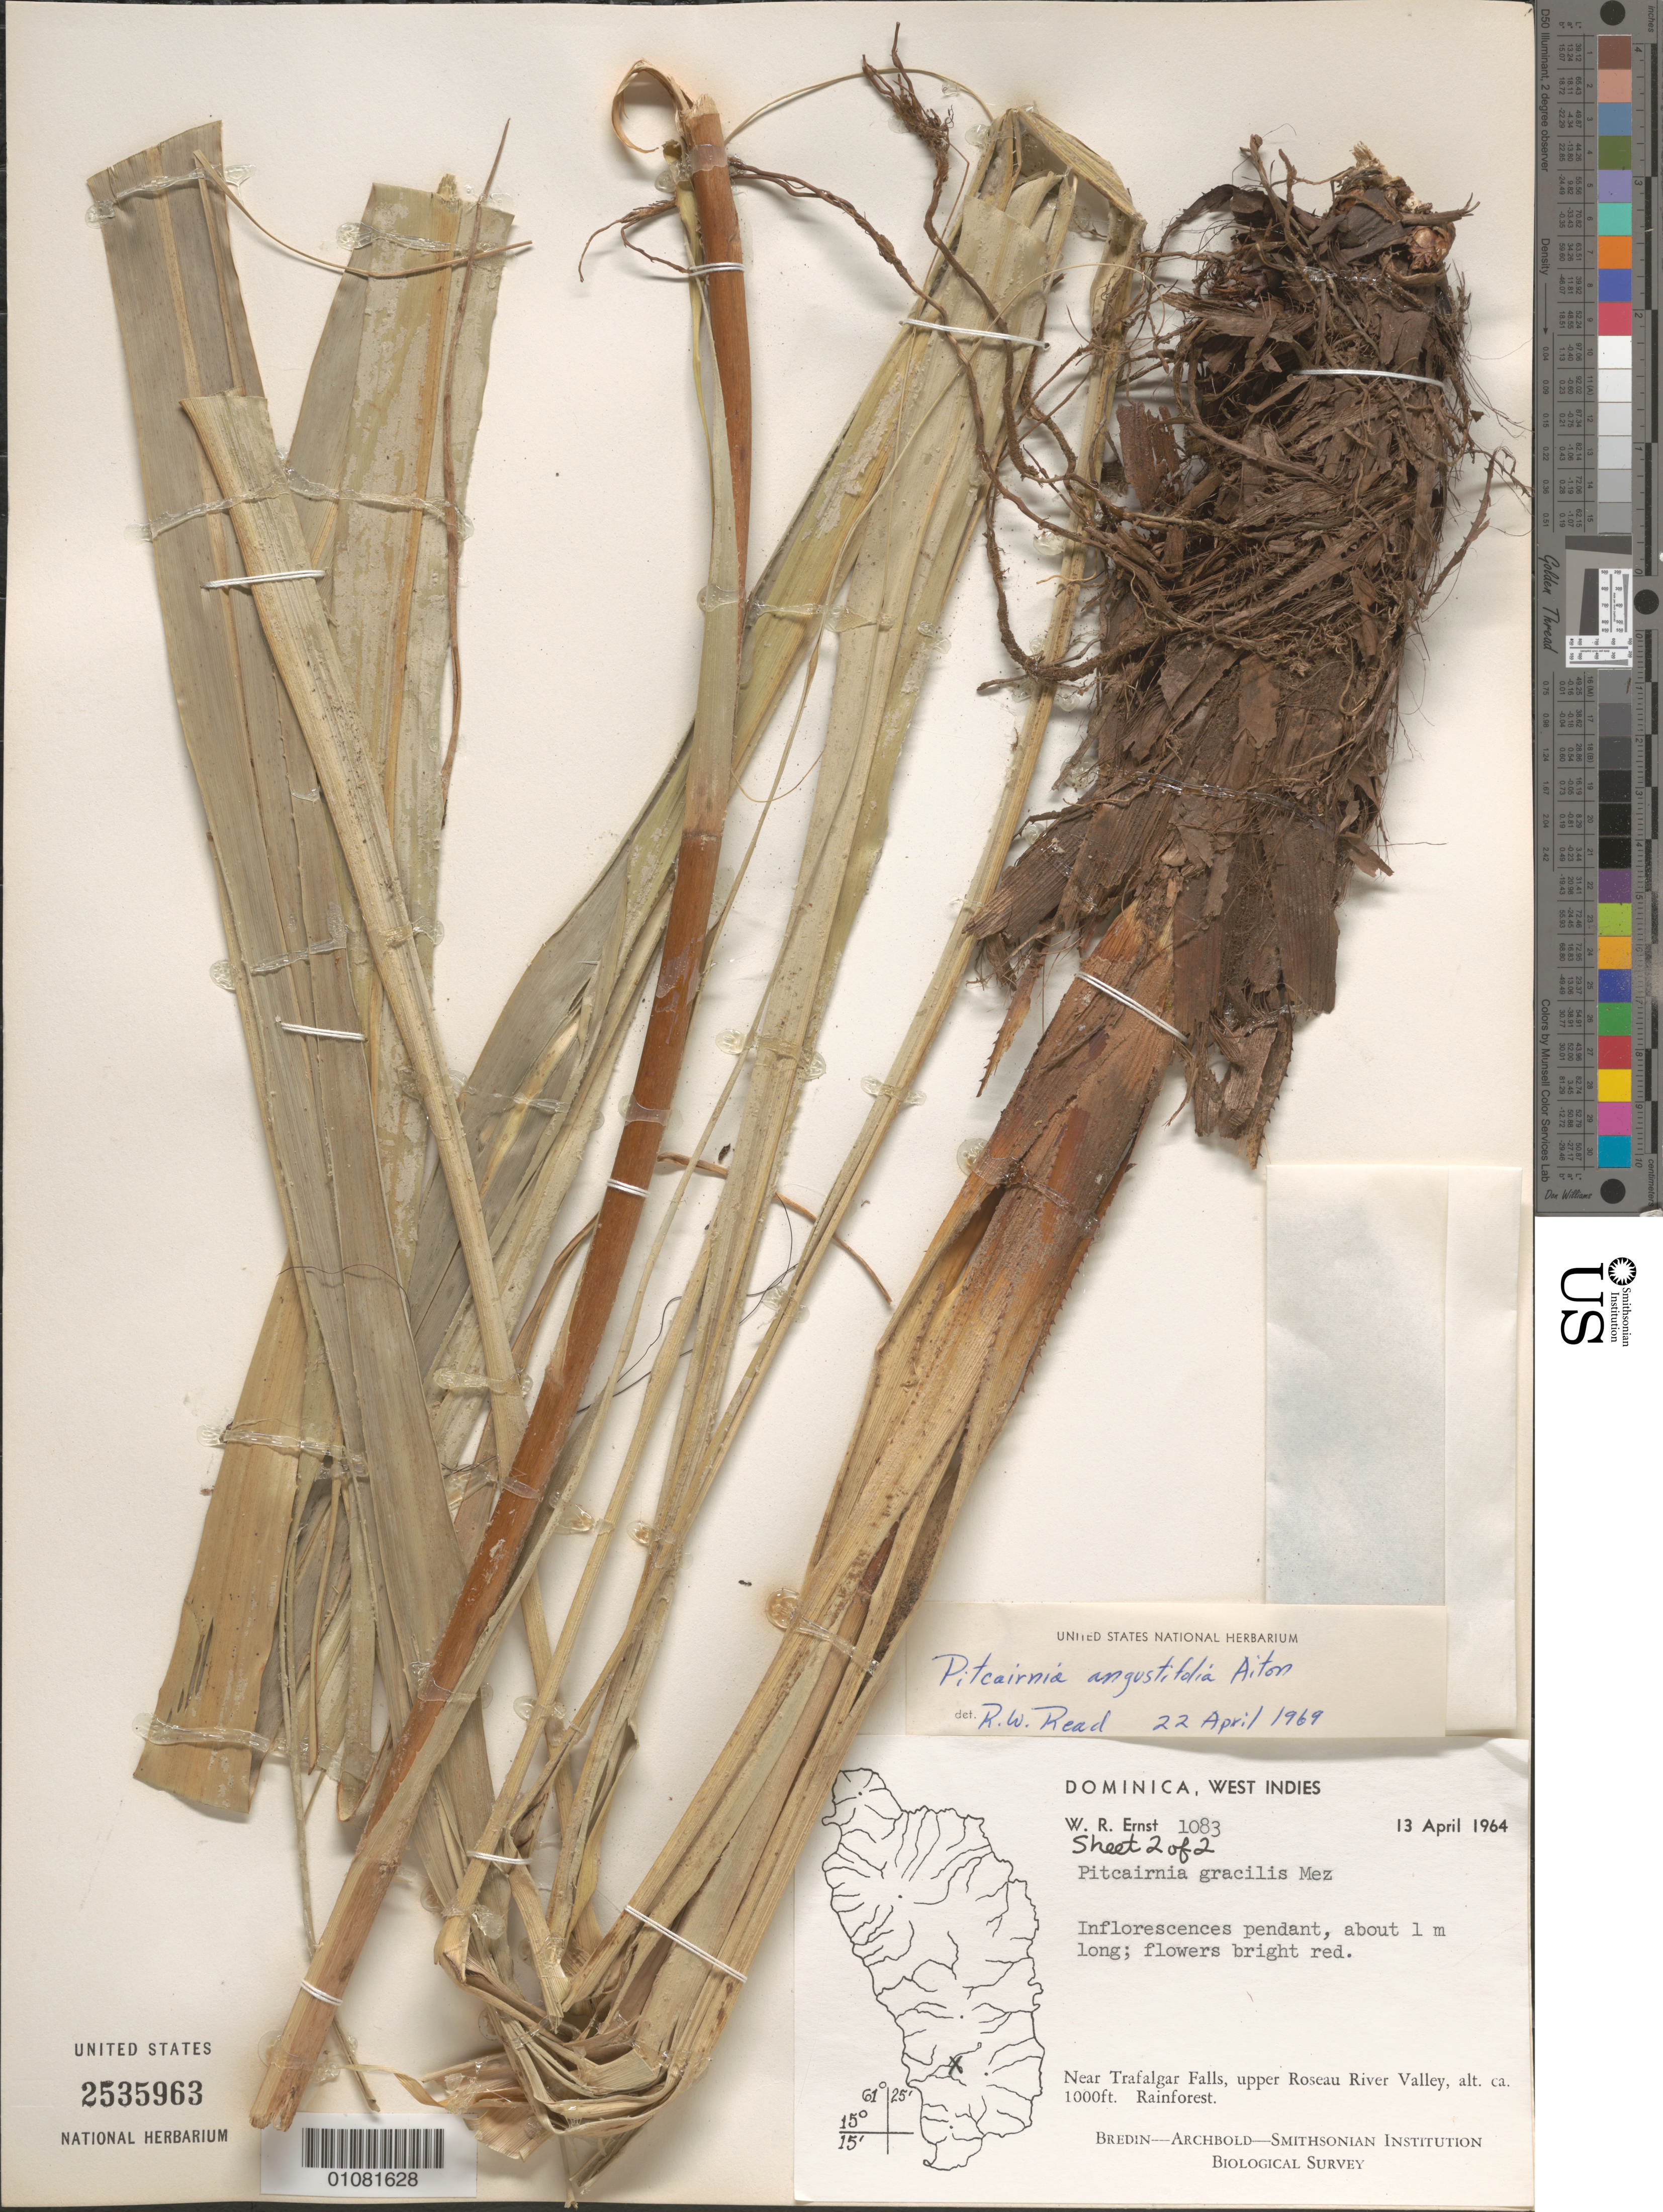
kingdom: Plantae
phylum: Tracheophyta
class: Liliopsida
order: Poales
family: Bromeliaceae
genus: Pitcairnia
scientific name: Pitcairnia angustifolia var. angustifolia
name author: Sol. ex Aiton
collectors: W. R. Ernst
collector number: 1083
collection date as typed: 13 Apr 1964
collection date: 1964-04-13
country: Dominica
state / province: St. George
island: Dominica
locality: Near Trafalgar Falls, upper Roseau River Valley. Rainforest.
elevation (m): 305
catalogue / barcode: US 2535963